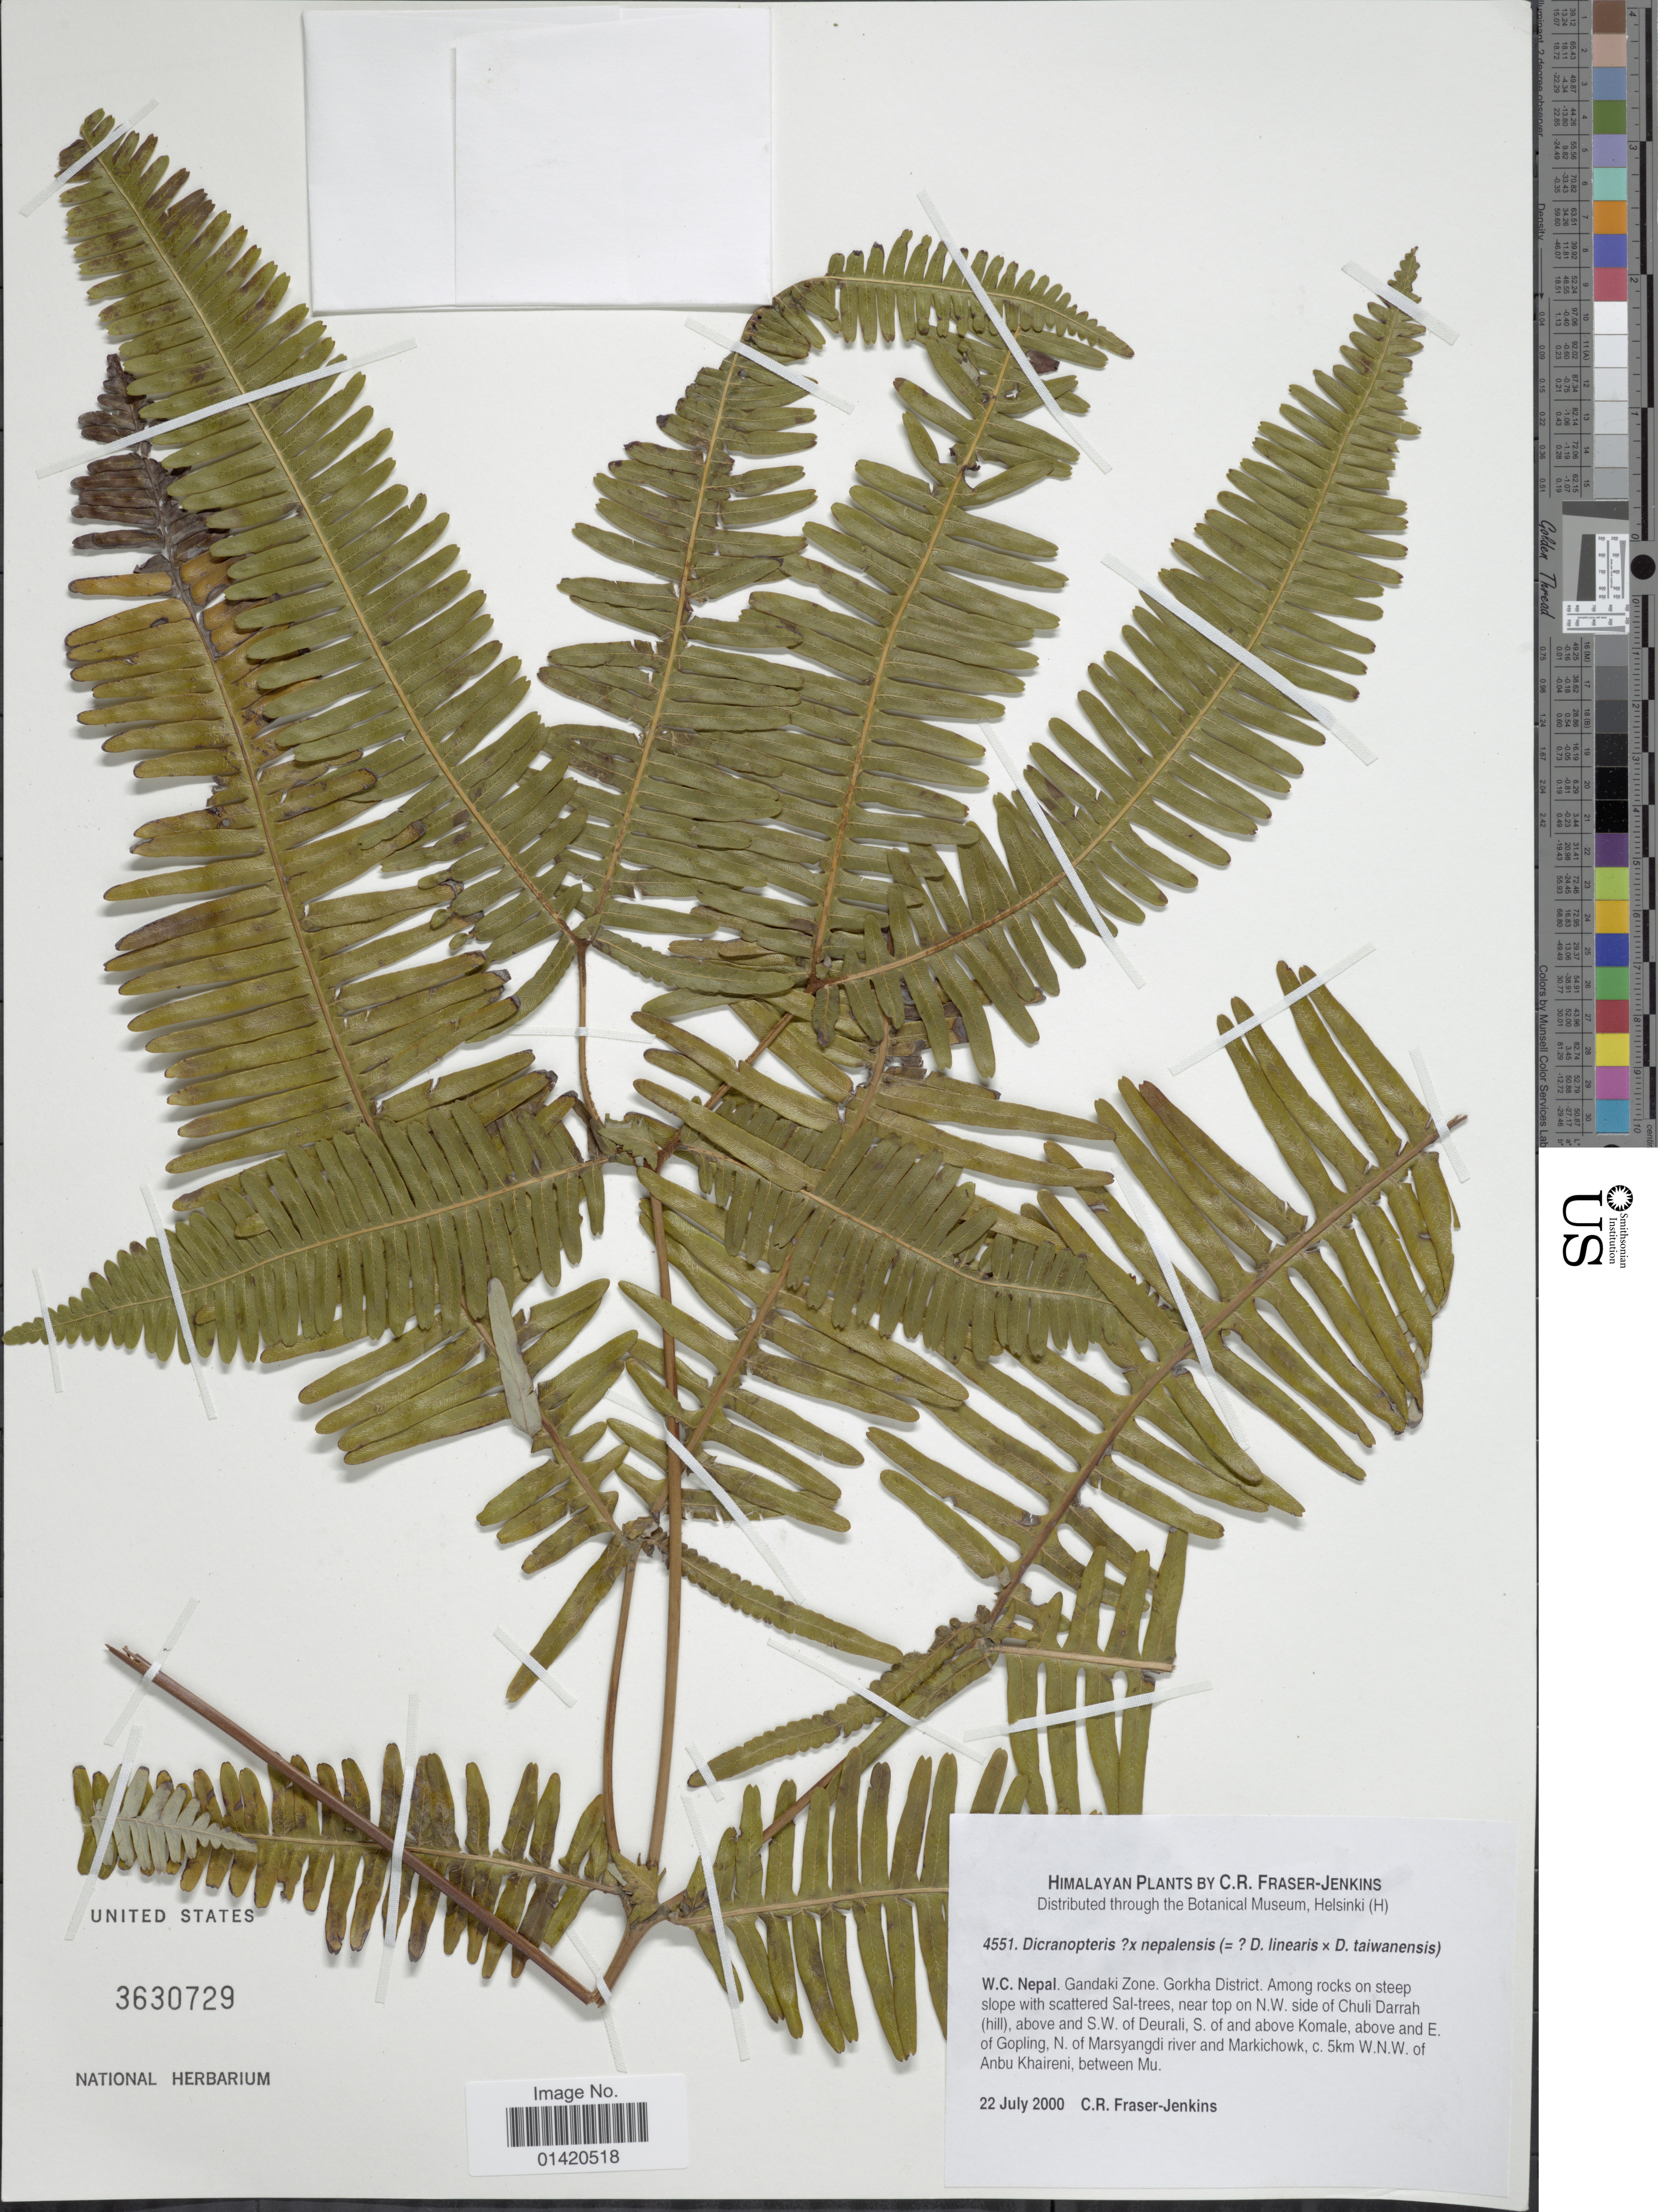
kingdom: Plantae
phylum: Tracheophyta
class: Polypodiopsida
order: Gleicheniales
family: Gleicheniaceae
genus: Dicranopteris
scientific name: Dicranopteris x nepalensis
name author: Fraser-Jenk.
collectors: C. R. Fraser-Jenkins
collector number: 4551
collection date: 2000-07-22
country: Nepal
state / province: Gandaki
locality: W.C. Nepal. Gandaki Zone. Gorkha District. Among rocks on steep slope with scattered Sal-trees, near top on N.W. side of Chuli Darrah (hill), above and S.W. of Deurali, S. of and above Komale, above and E. of Gopling, N. of Masyangdi river and Markichowk, c 5km W.N.W. of Anbu Khaireni,between Mu. Himalayan plants.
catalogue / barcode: US 3630729